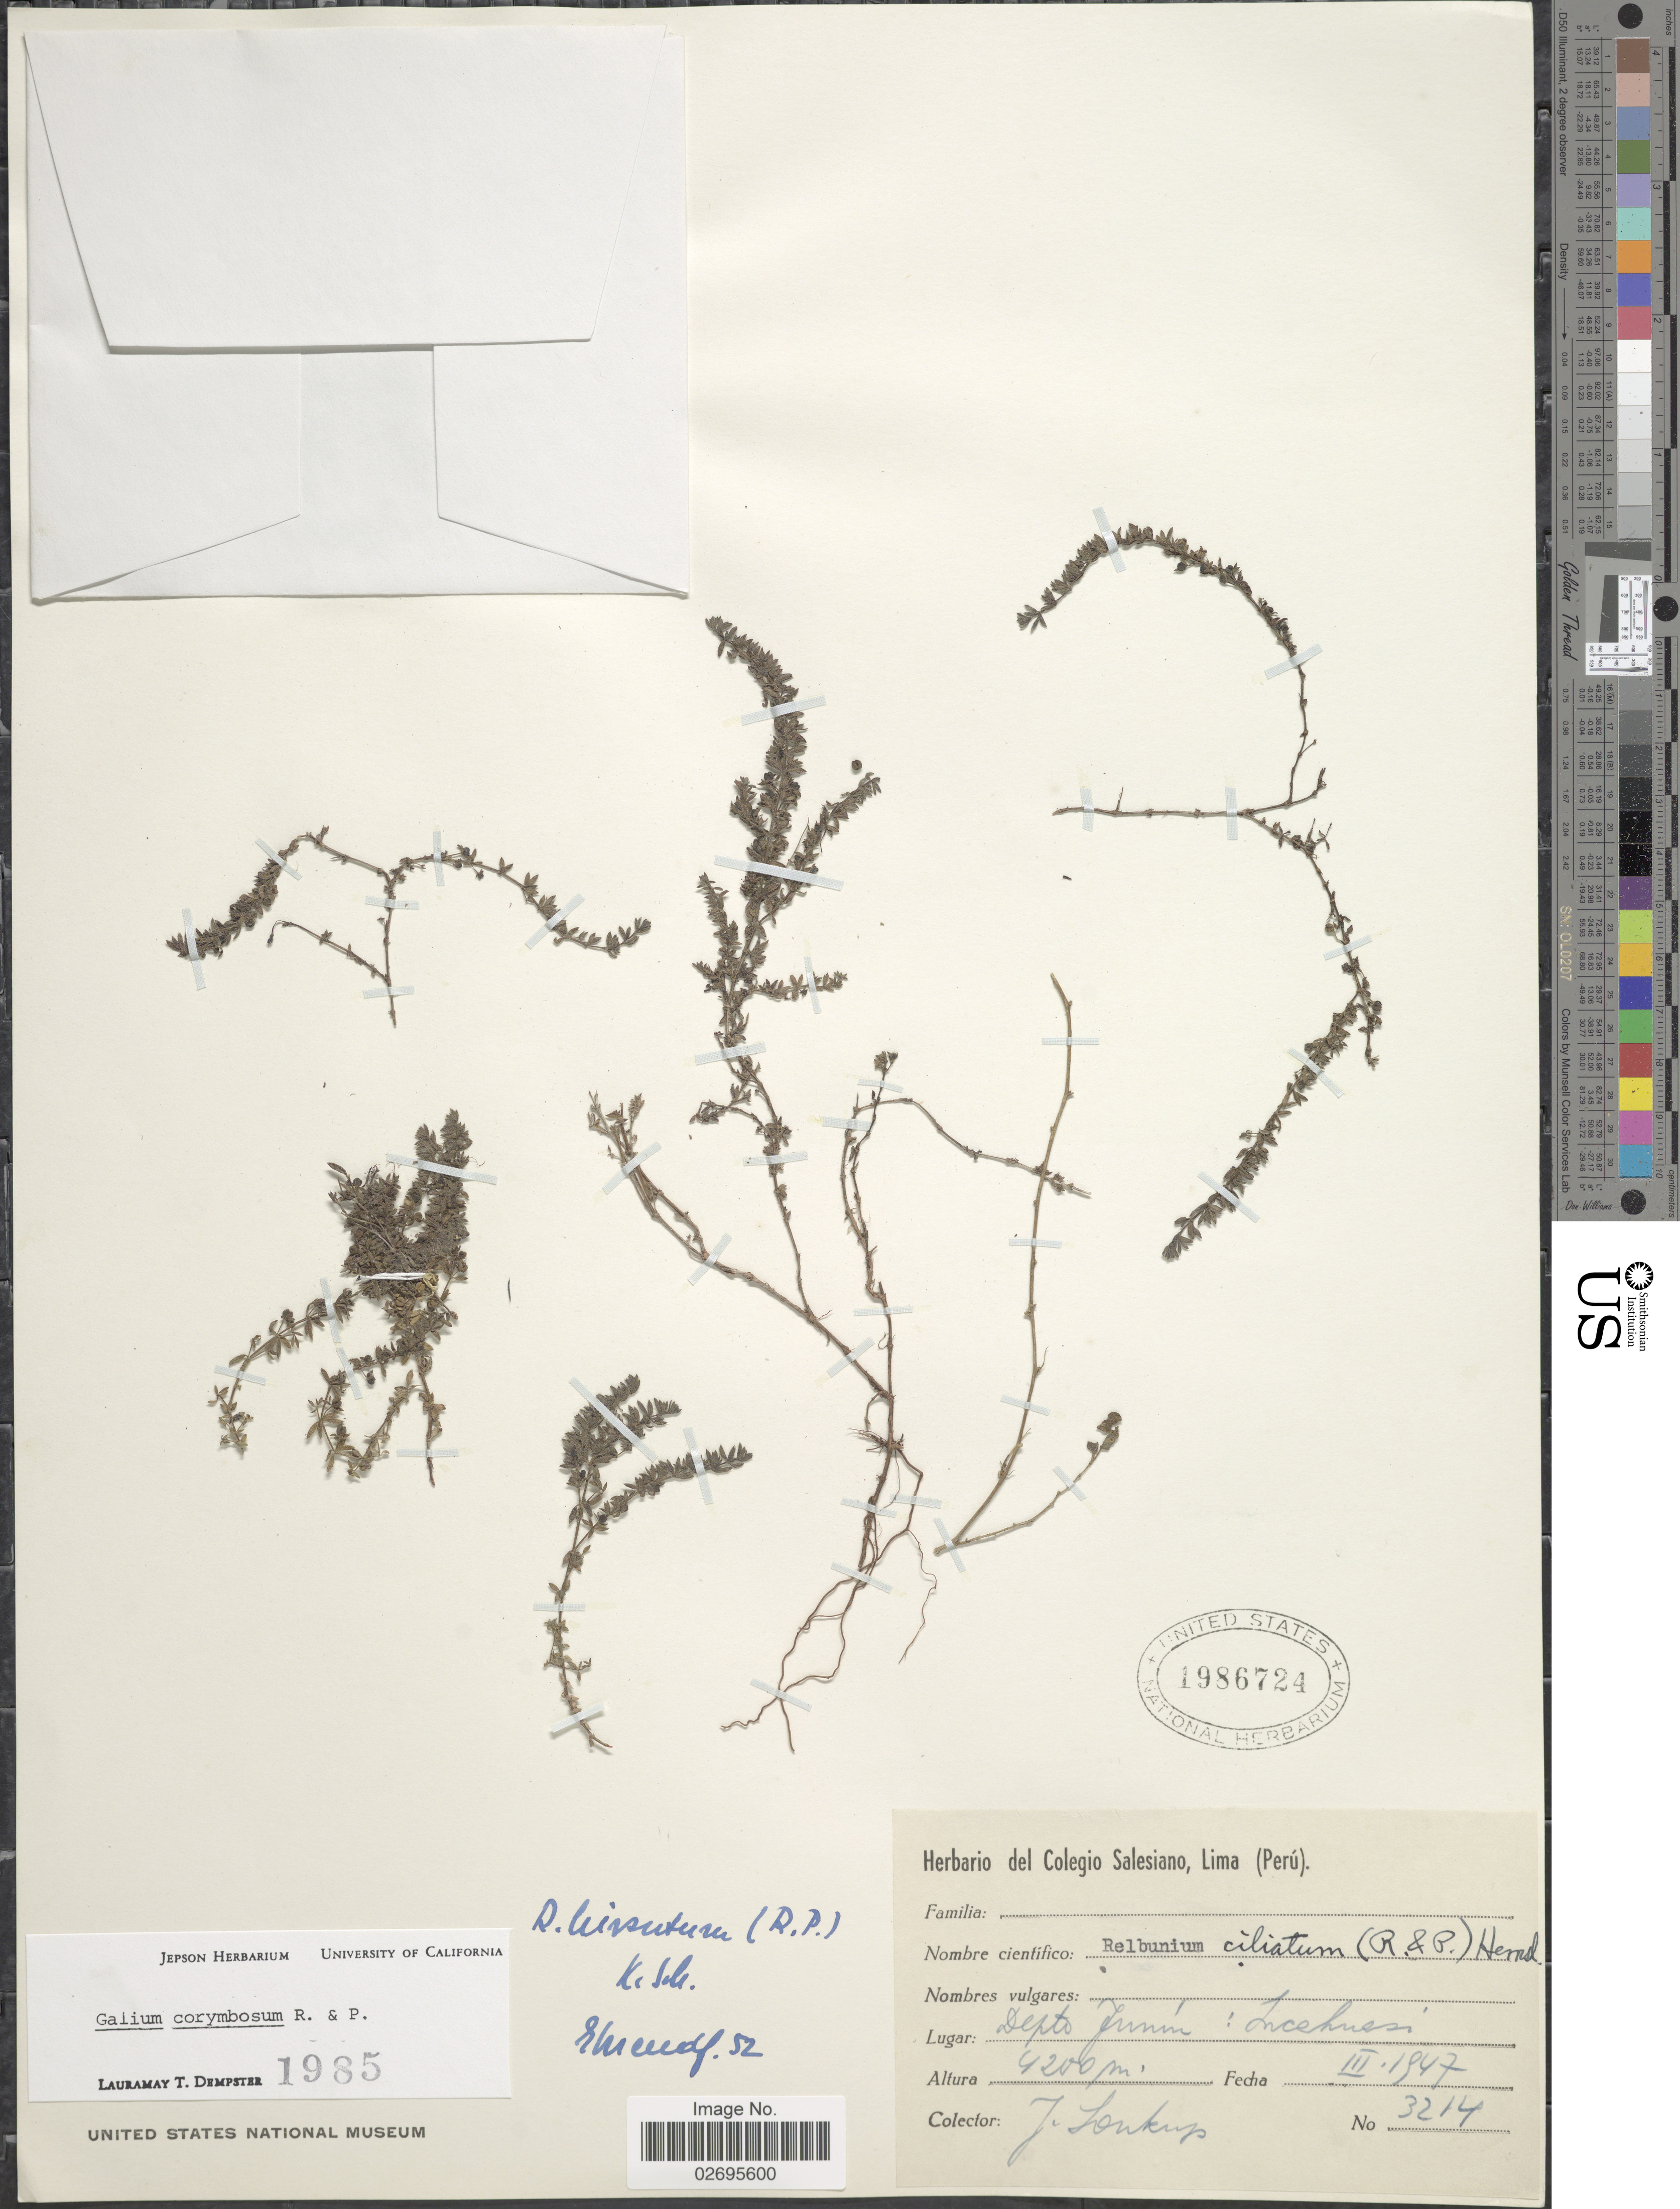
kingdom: Plantae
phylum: Tracheophyta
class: Magnoliopsida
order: Gentianales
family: Rubiaceae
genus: Galium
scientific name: Galium corymbosum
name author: Ruiz & Pav.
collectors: J. J. Soukup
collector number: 3214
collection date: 1947-03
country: Peru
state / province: Junín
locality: Depto. Junín: Incahuasi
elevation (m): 4200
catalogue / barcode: US 1986724